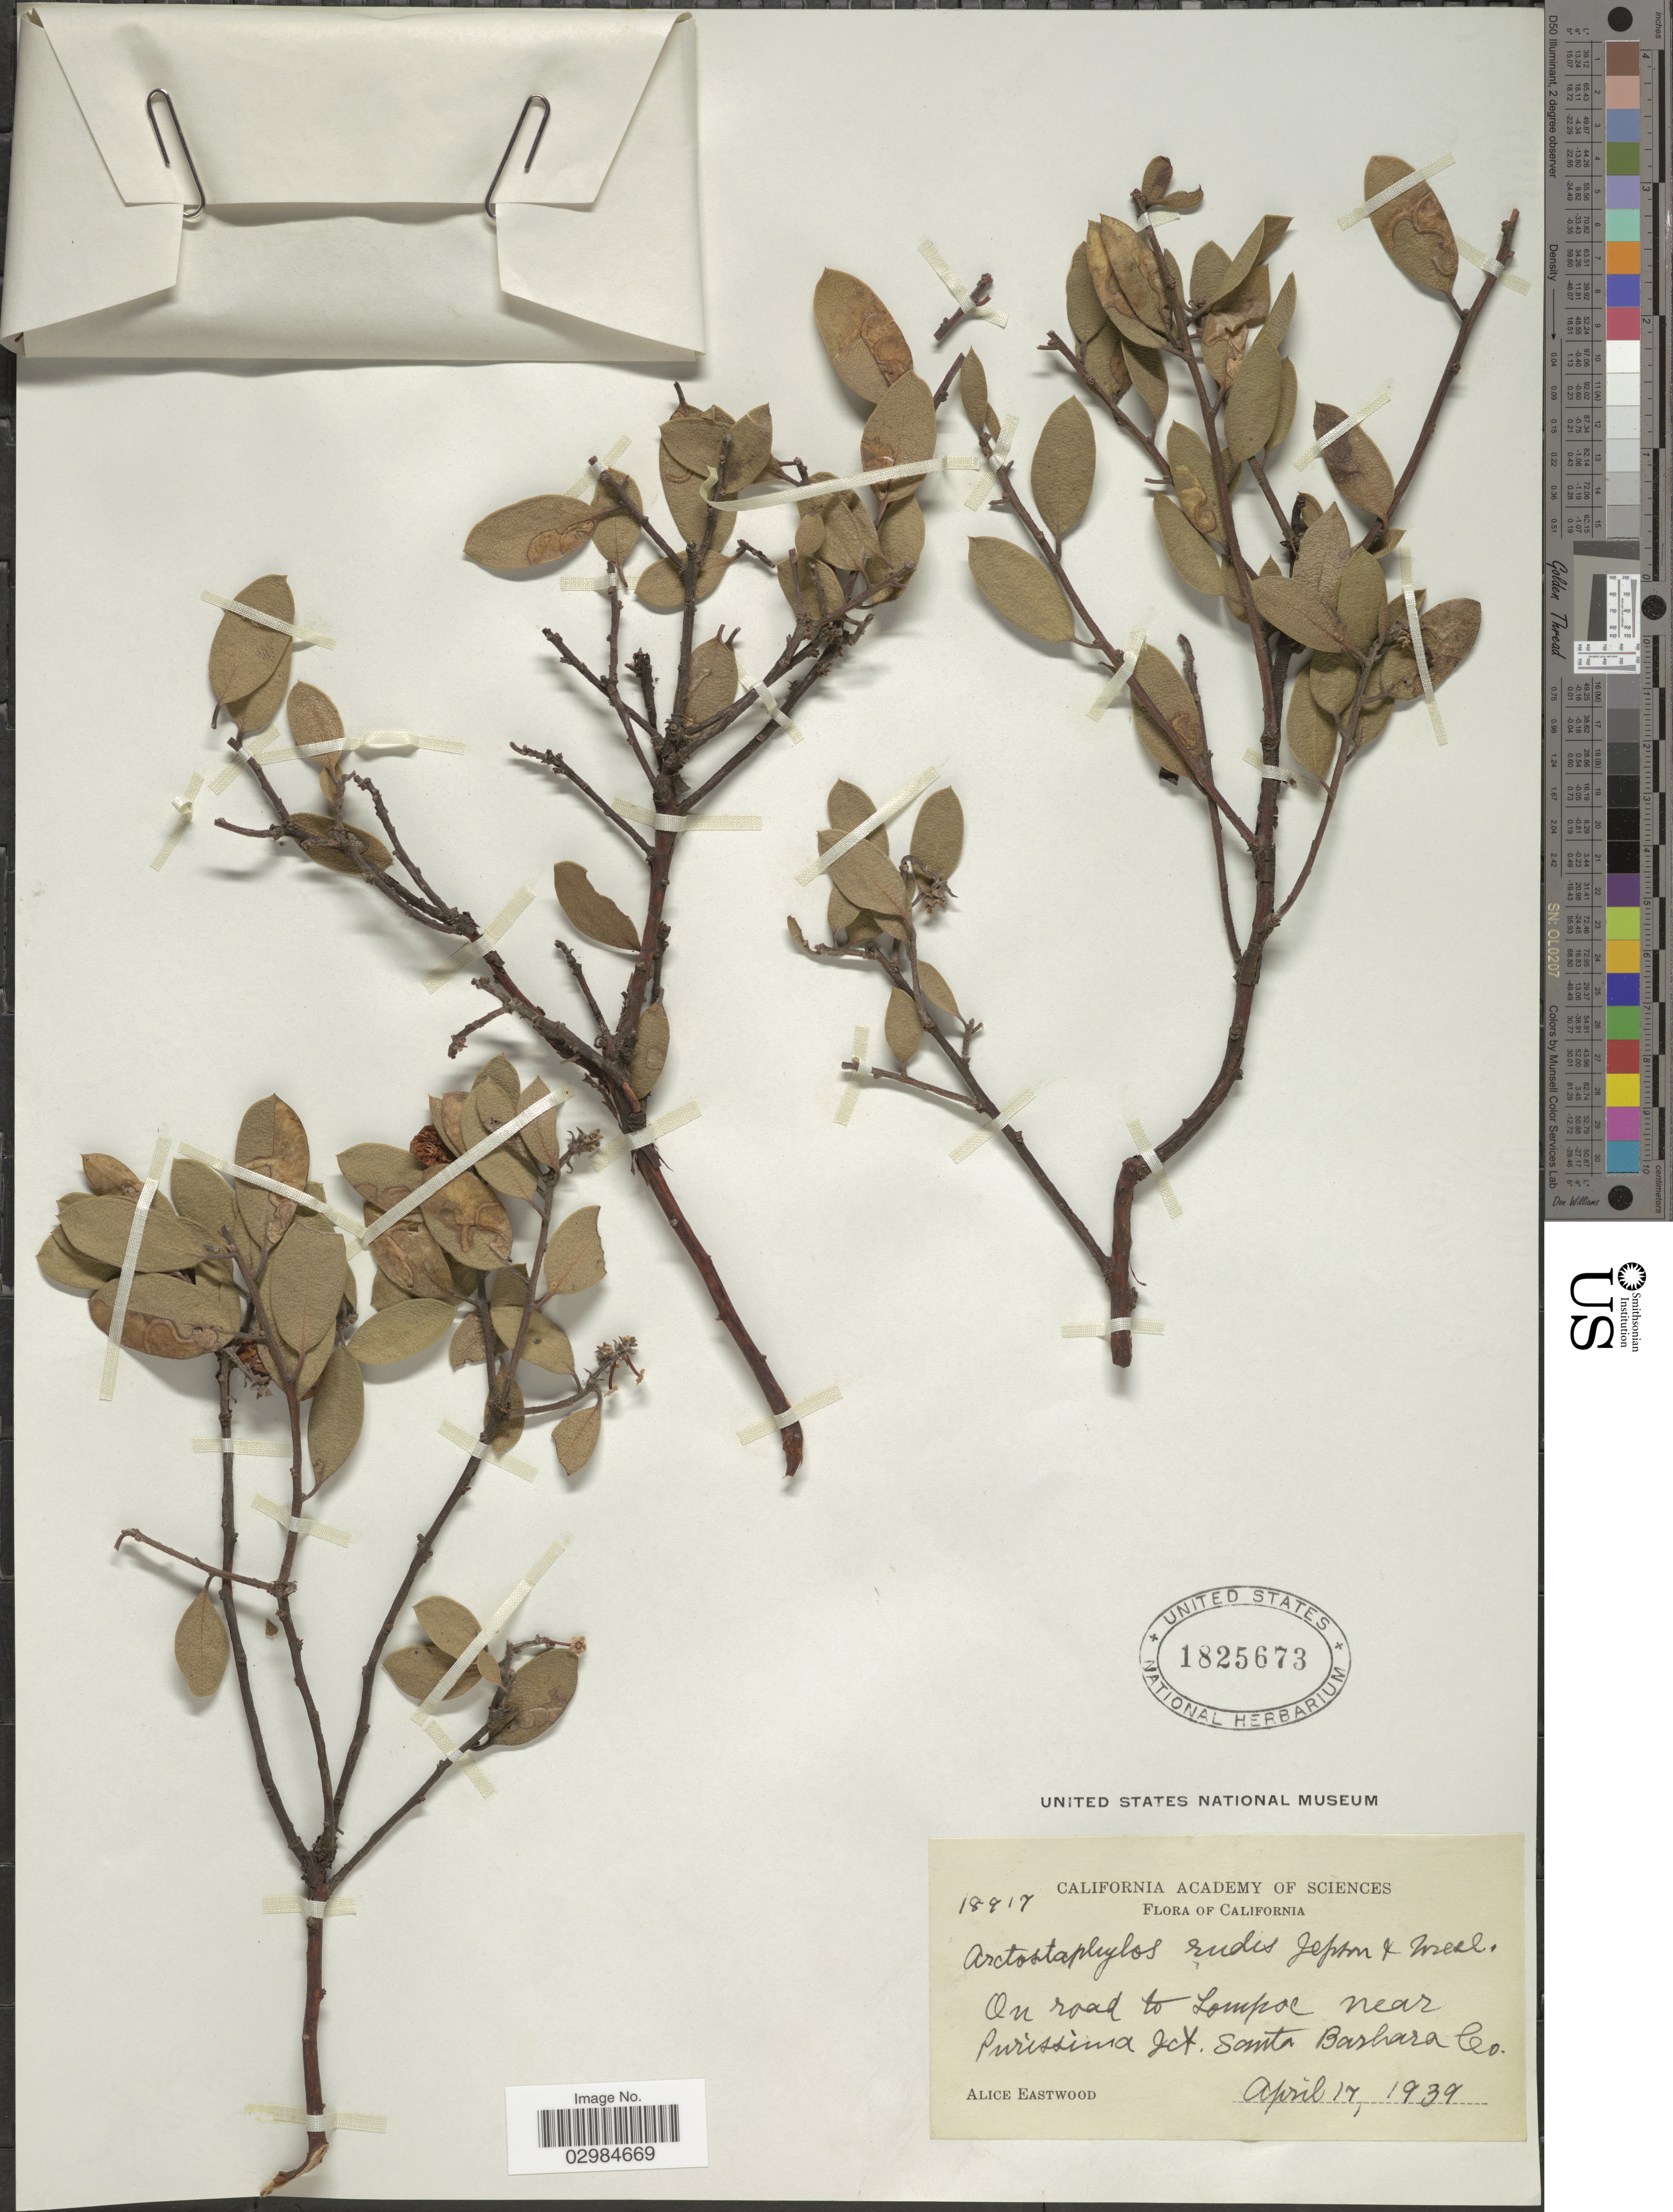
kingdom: Plantae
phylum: Tracheophyta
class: Magnoliopsida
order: Ericales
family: Ericaceae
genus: Arctostaphylos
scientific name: Arctostaphylos rudis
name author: Jeps. & Wiesl.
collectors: A. Eastwood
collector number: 18917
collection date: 1939-04-17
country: United States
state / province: California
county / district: Santa Barbara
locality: On road to Lompoc near Purissima Jct. Santa Barbara Co.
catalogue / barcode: US 1825673